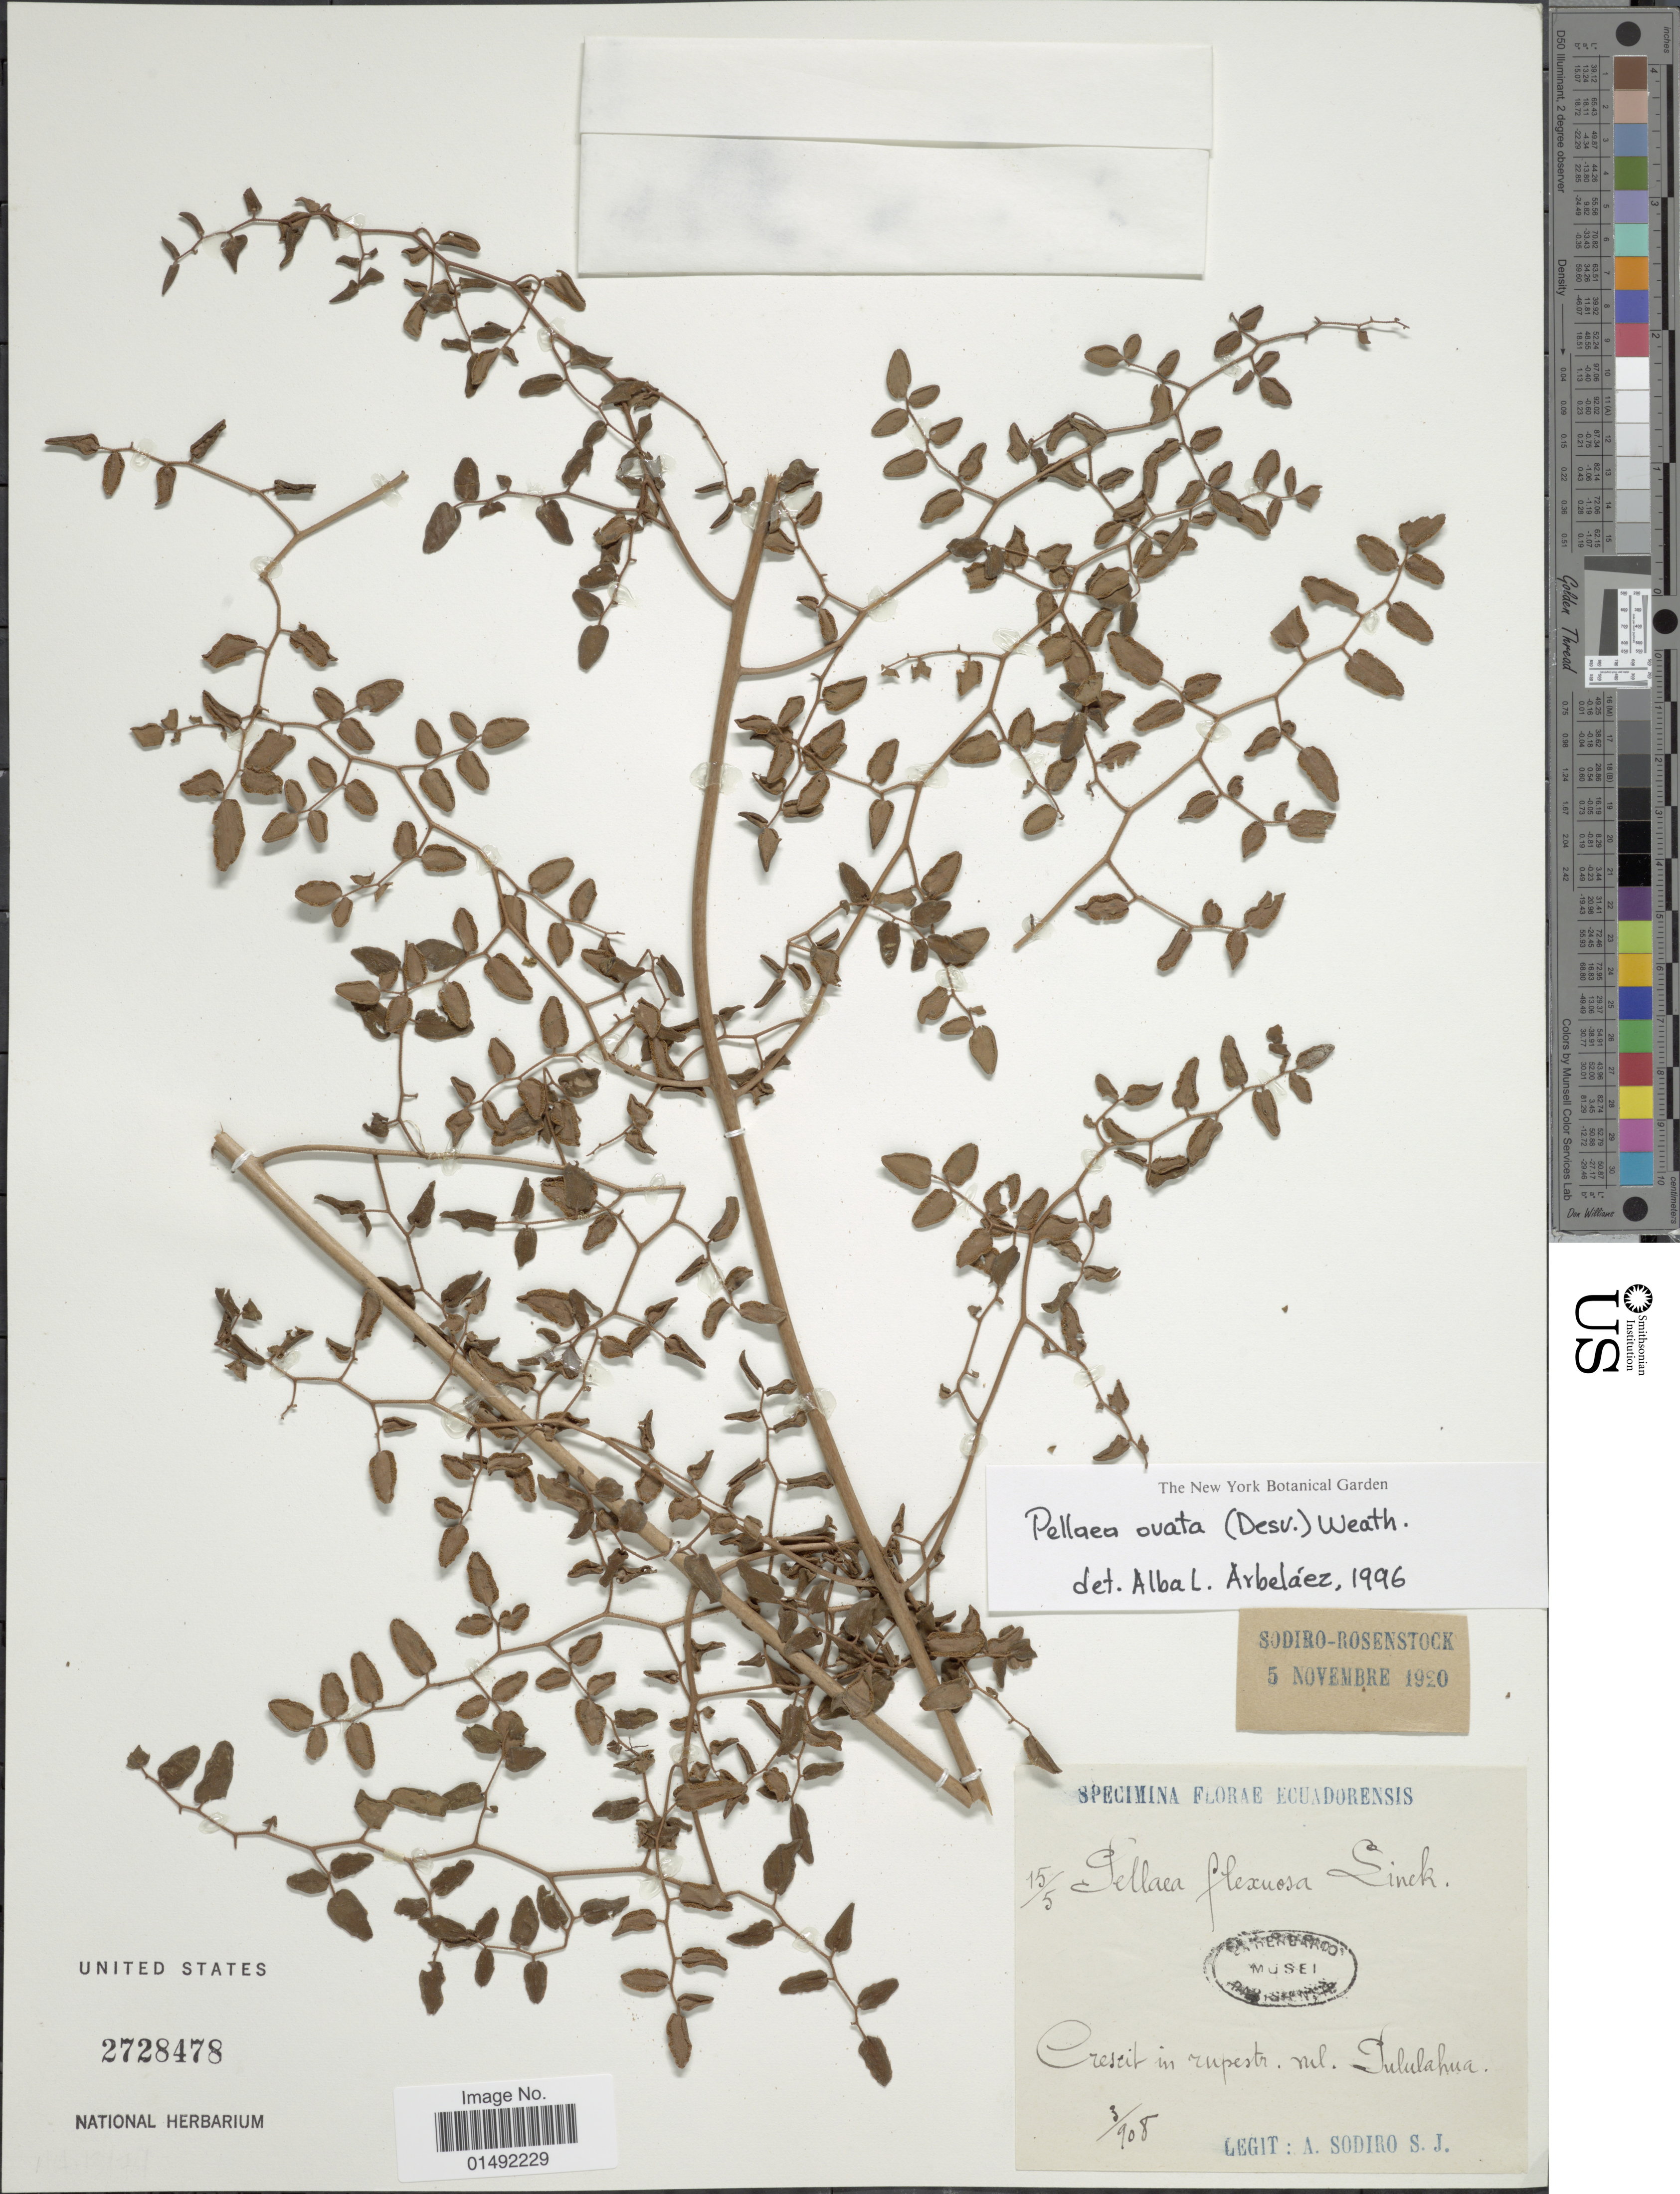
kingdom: Plantae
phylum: Tracheophyta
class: Polypodiopsida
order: Polypodiales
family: Pteridaceae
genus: Pellaea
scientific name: Pellaea ovata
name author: (Desv.) Weath.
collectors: A. Sodiro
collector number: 15/5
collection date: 1908-03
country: Ecuador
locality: Crecit in rupestr mil Pululahua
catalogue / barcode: US 2728478